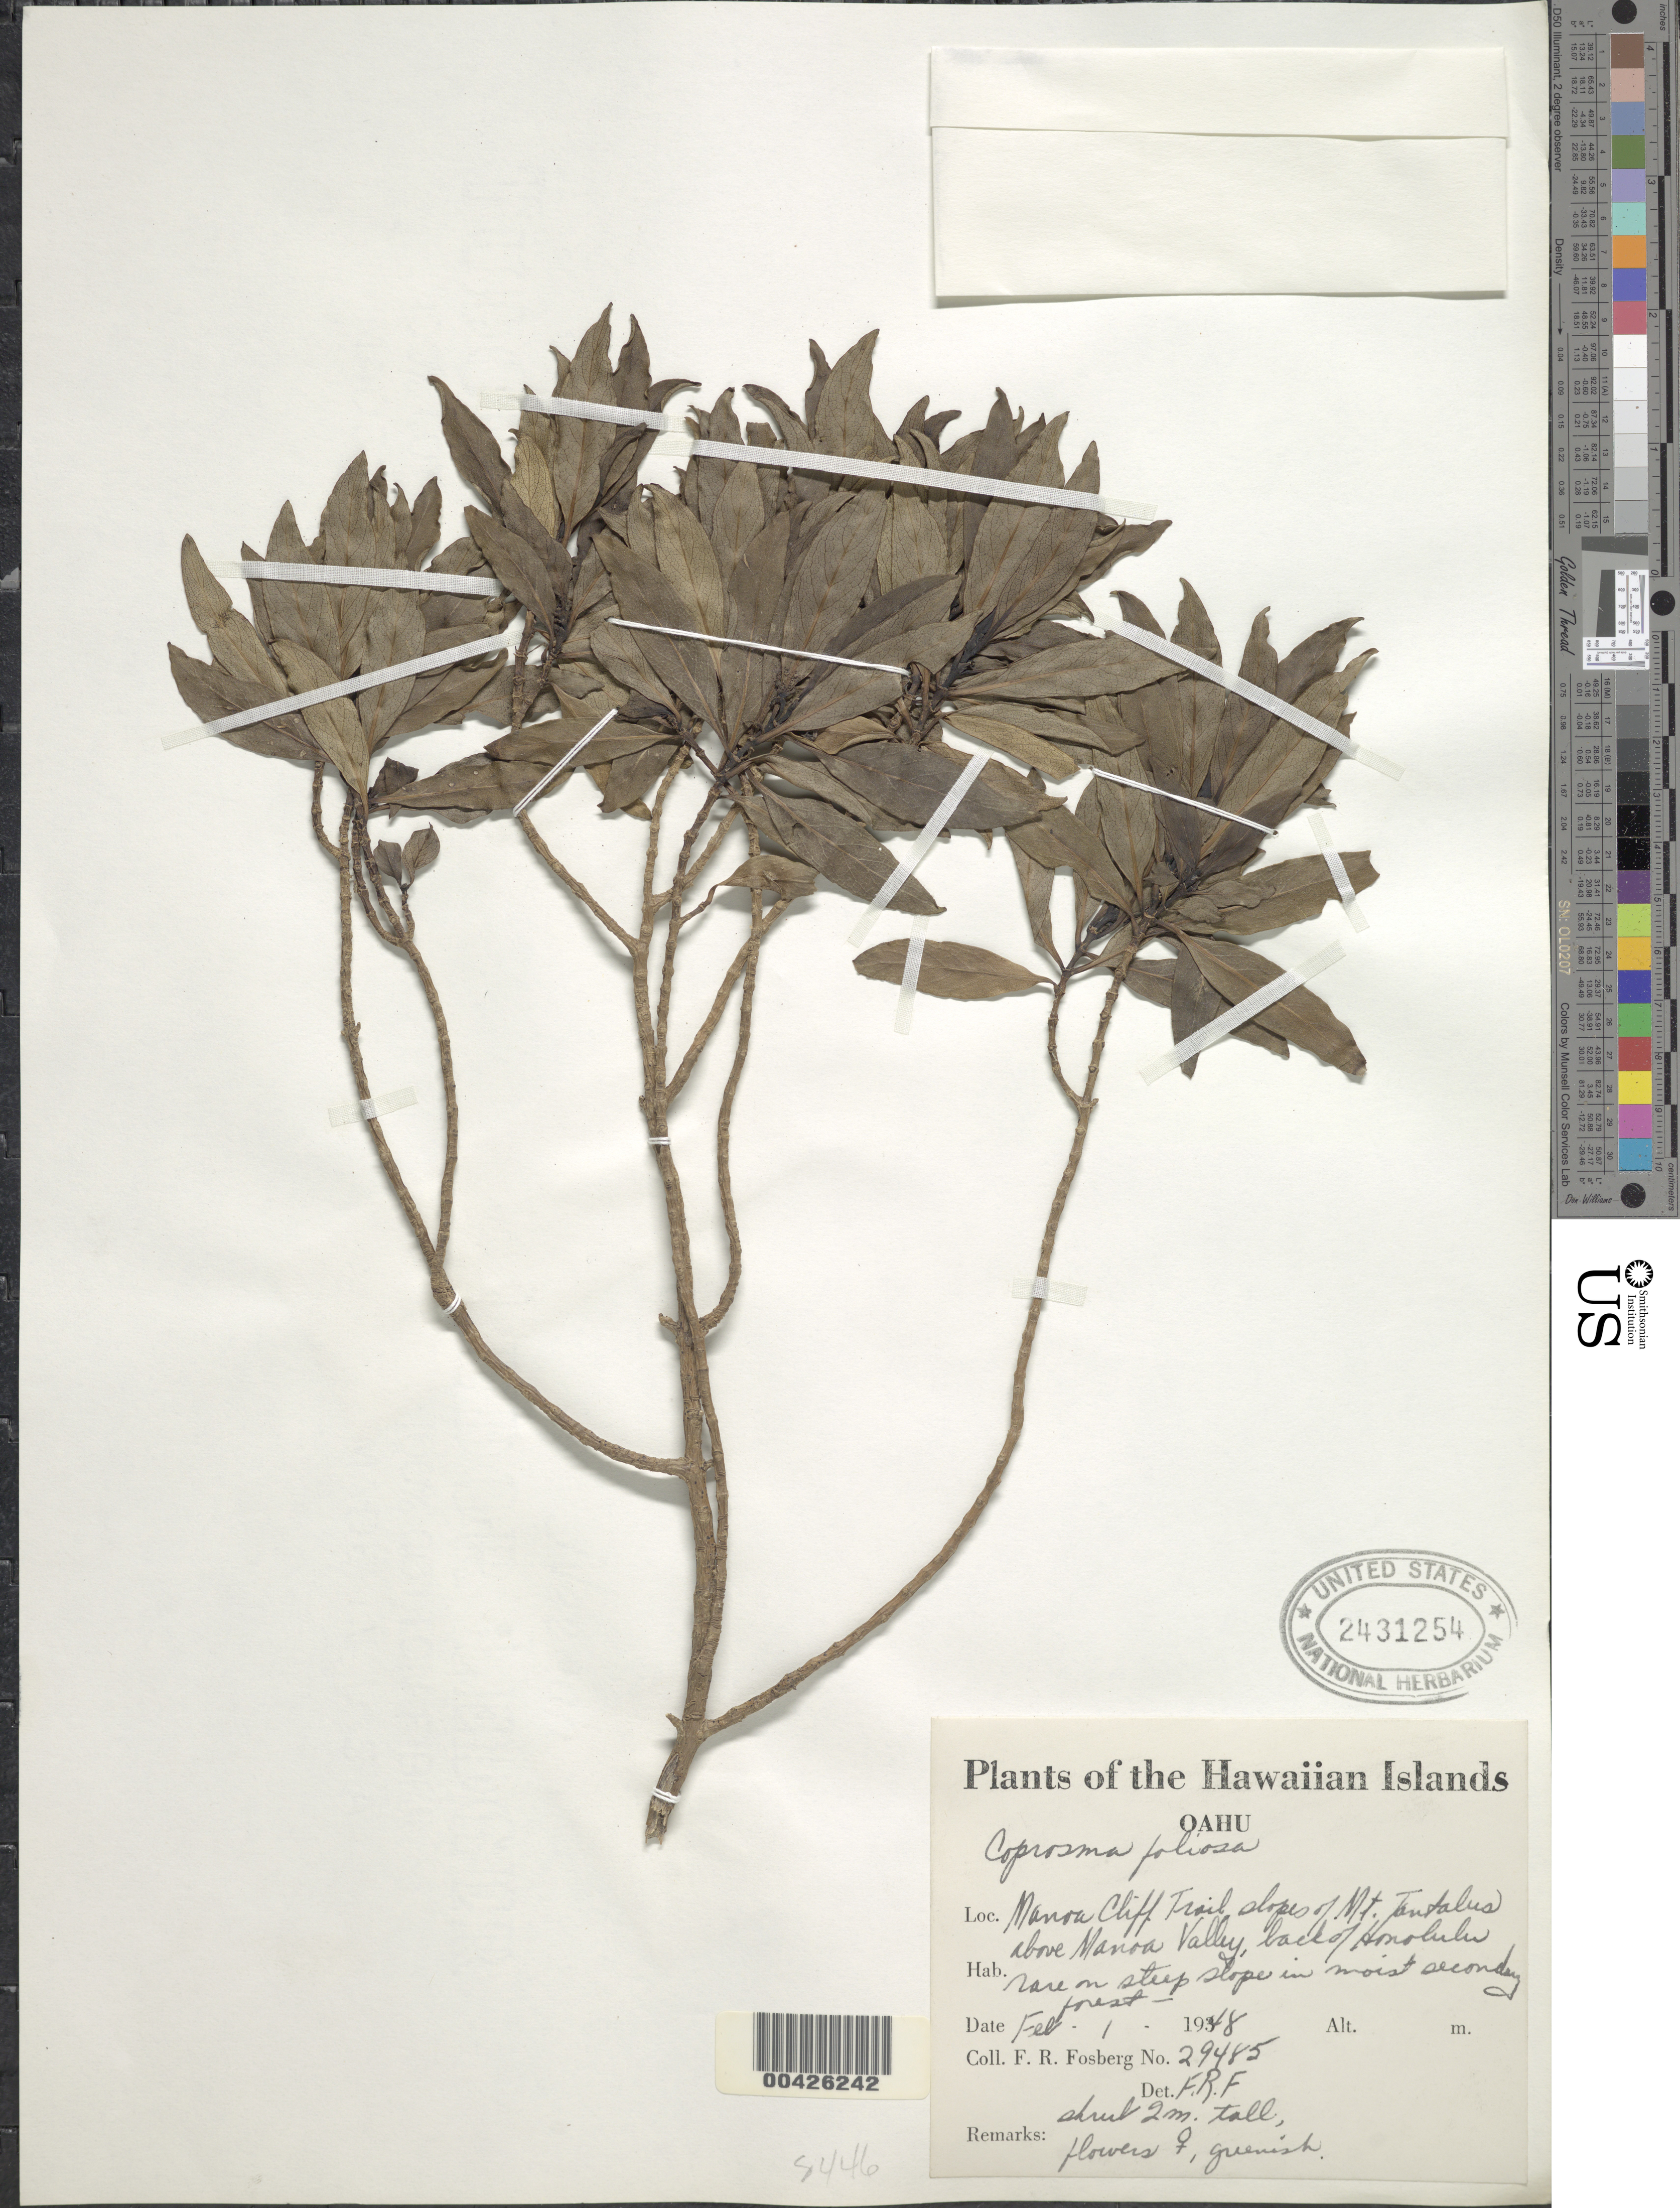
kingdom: Plantae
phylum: Tracheophyta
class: Magnoliopsida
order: Gentianales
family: Rubiaceae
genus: Coprosma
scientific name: Coprosma foliosa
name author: A. Gray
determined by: Fosberg, F. R.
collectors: F. R. Fosberg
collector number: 29485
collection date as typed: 1 Feb 1948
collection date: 1948-02-01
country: United States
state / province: Hawaii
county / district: Honolulu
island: Oahu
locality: Manoa Cliff Trail slopes of Mount Tantalus above Manoa Valley, back of Hololulu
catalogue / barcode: US 2431254